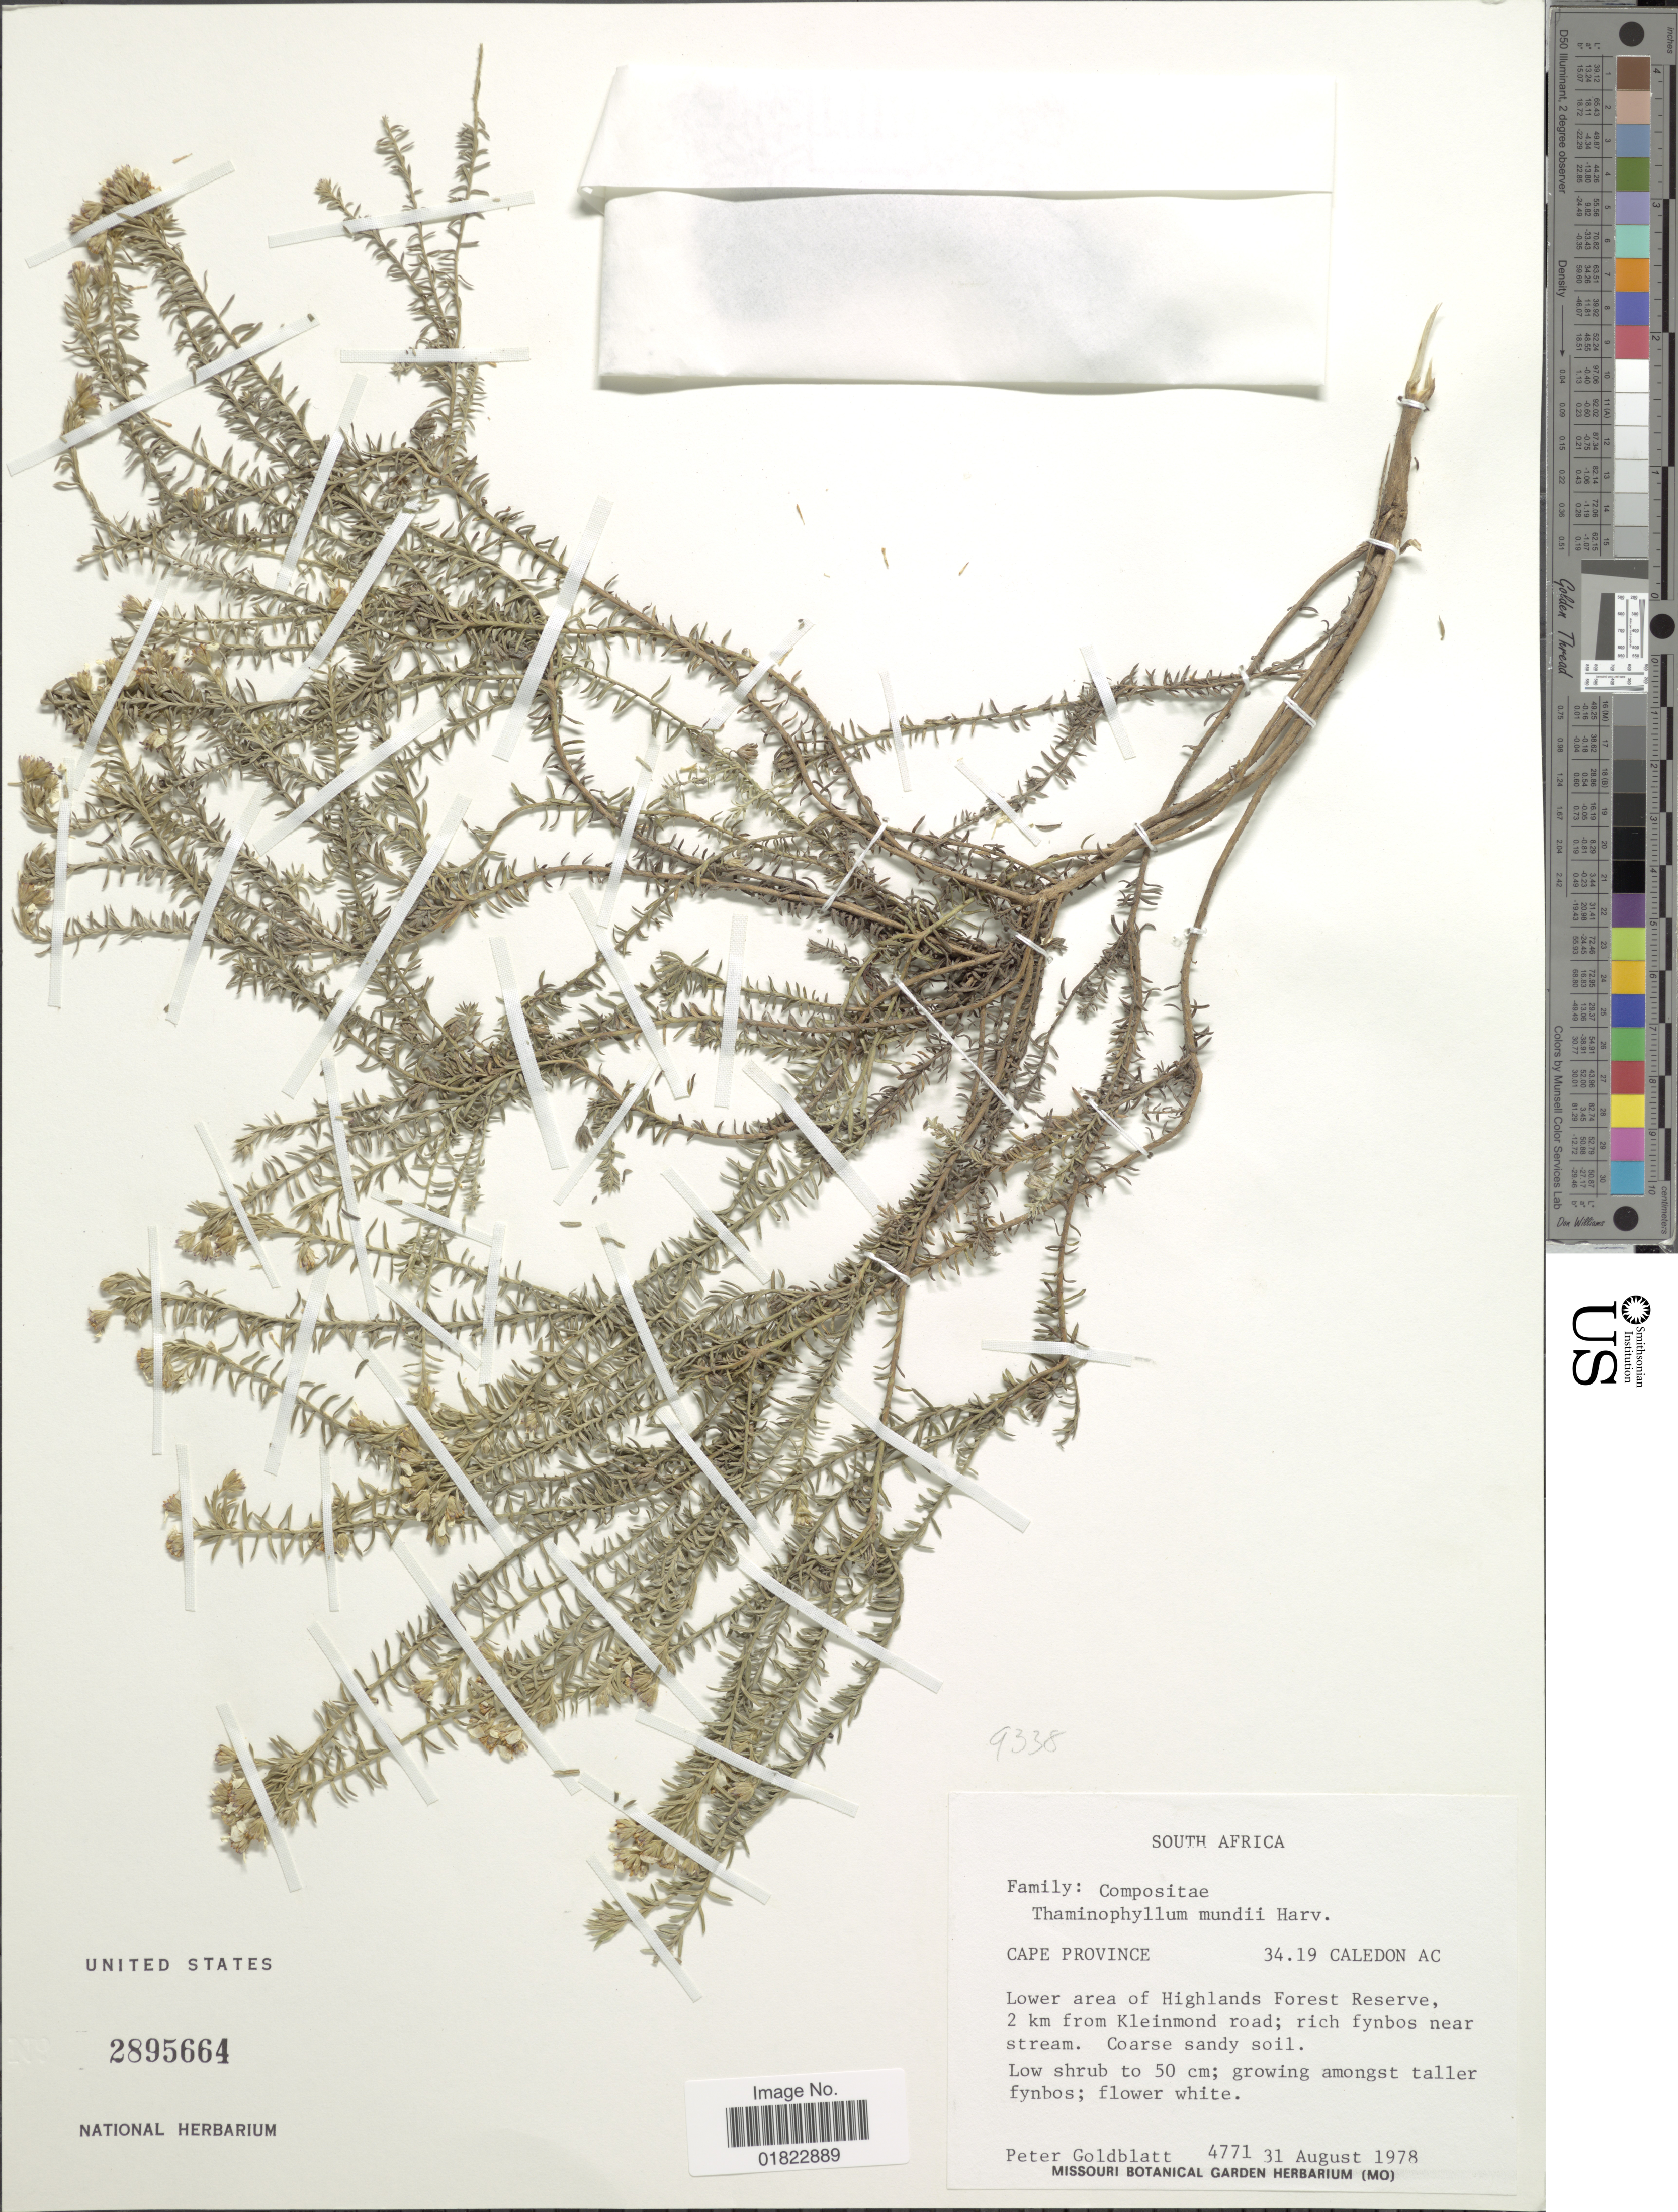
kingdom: Plantae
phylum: Tracheophyta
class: Magnoliopsida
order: Asterales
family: Asteraceae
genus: Thaminophyllum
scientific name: Thaminophyllum mundtii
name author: Harv.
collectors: P. Goldblatt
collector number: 4771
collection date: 1978-08-31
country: South Africa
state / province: Western Cape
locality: Cape Province, Lower area of highlands Forest Reserve 2 km from Kleinmond road. South Africa 34.19 Caldeon AC.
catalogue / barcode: US 2895664